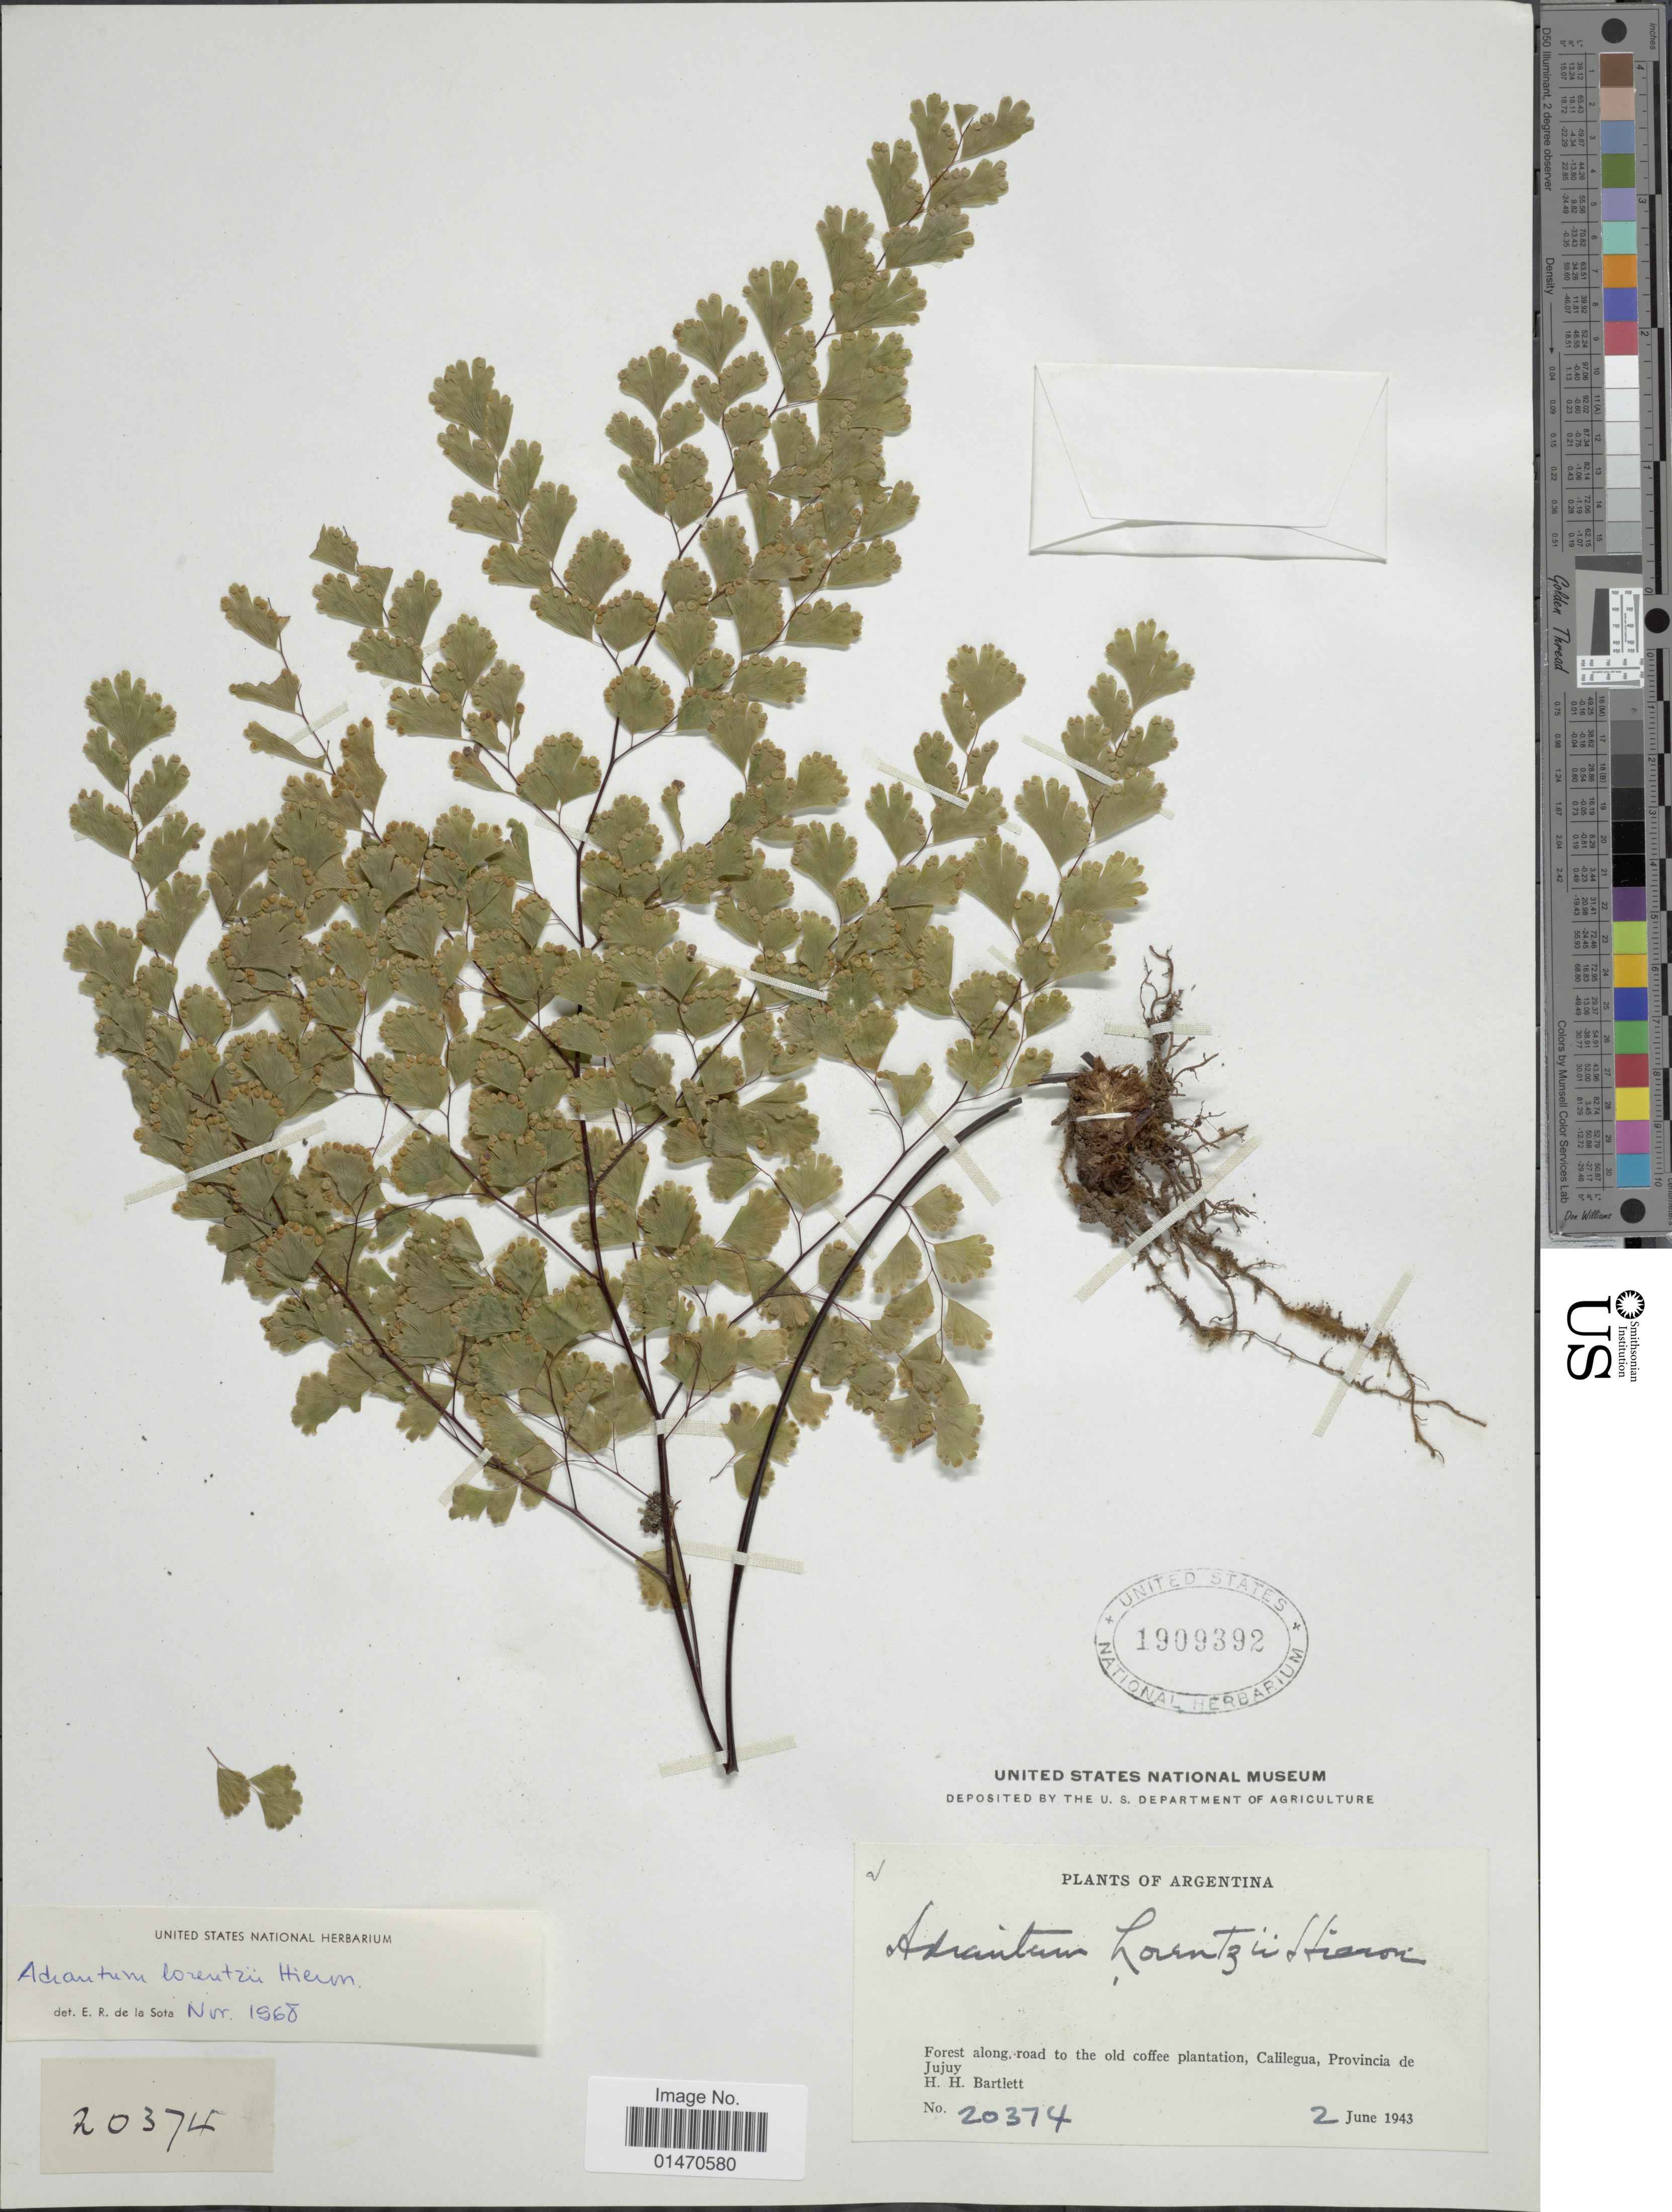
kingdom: Plantae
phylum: Tracheophyta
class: Polypodiopsida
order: Polypodiales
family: Pteridaceae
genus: Adiantum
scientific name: Adiantum lorentzii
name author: Hieron.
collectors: H. H. Bartlett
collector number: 20374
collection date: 1943-06-02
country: Argentina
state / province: Jujuy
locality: Forest along road to the old coffee plantation, Calilegua, Provincia de Jujuy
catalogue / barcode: US 1909392